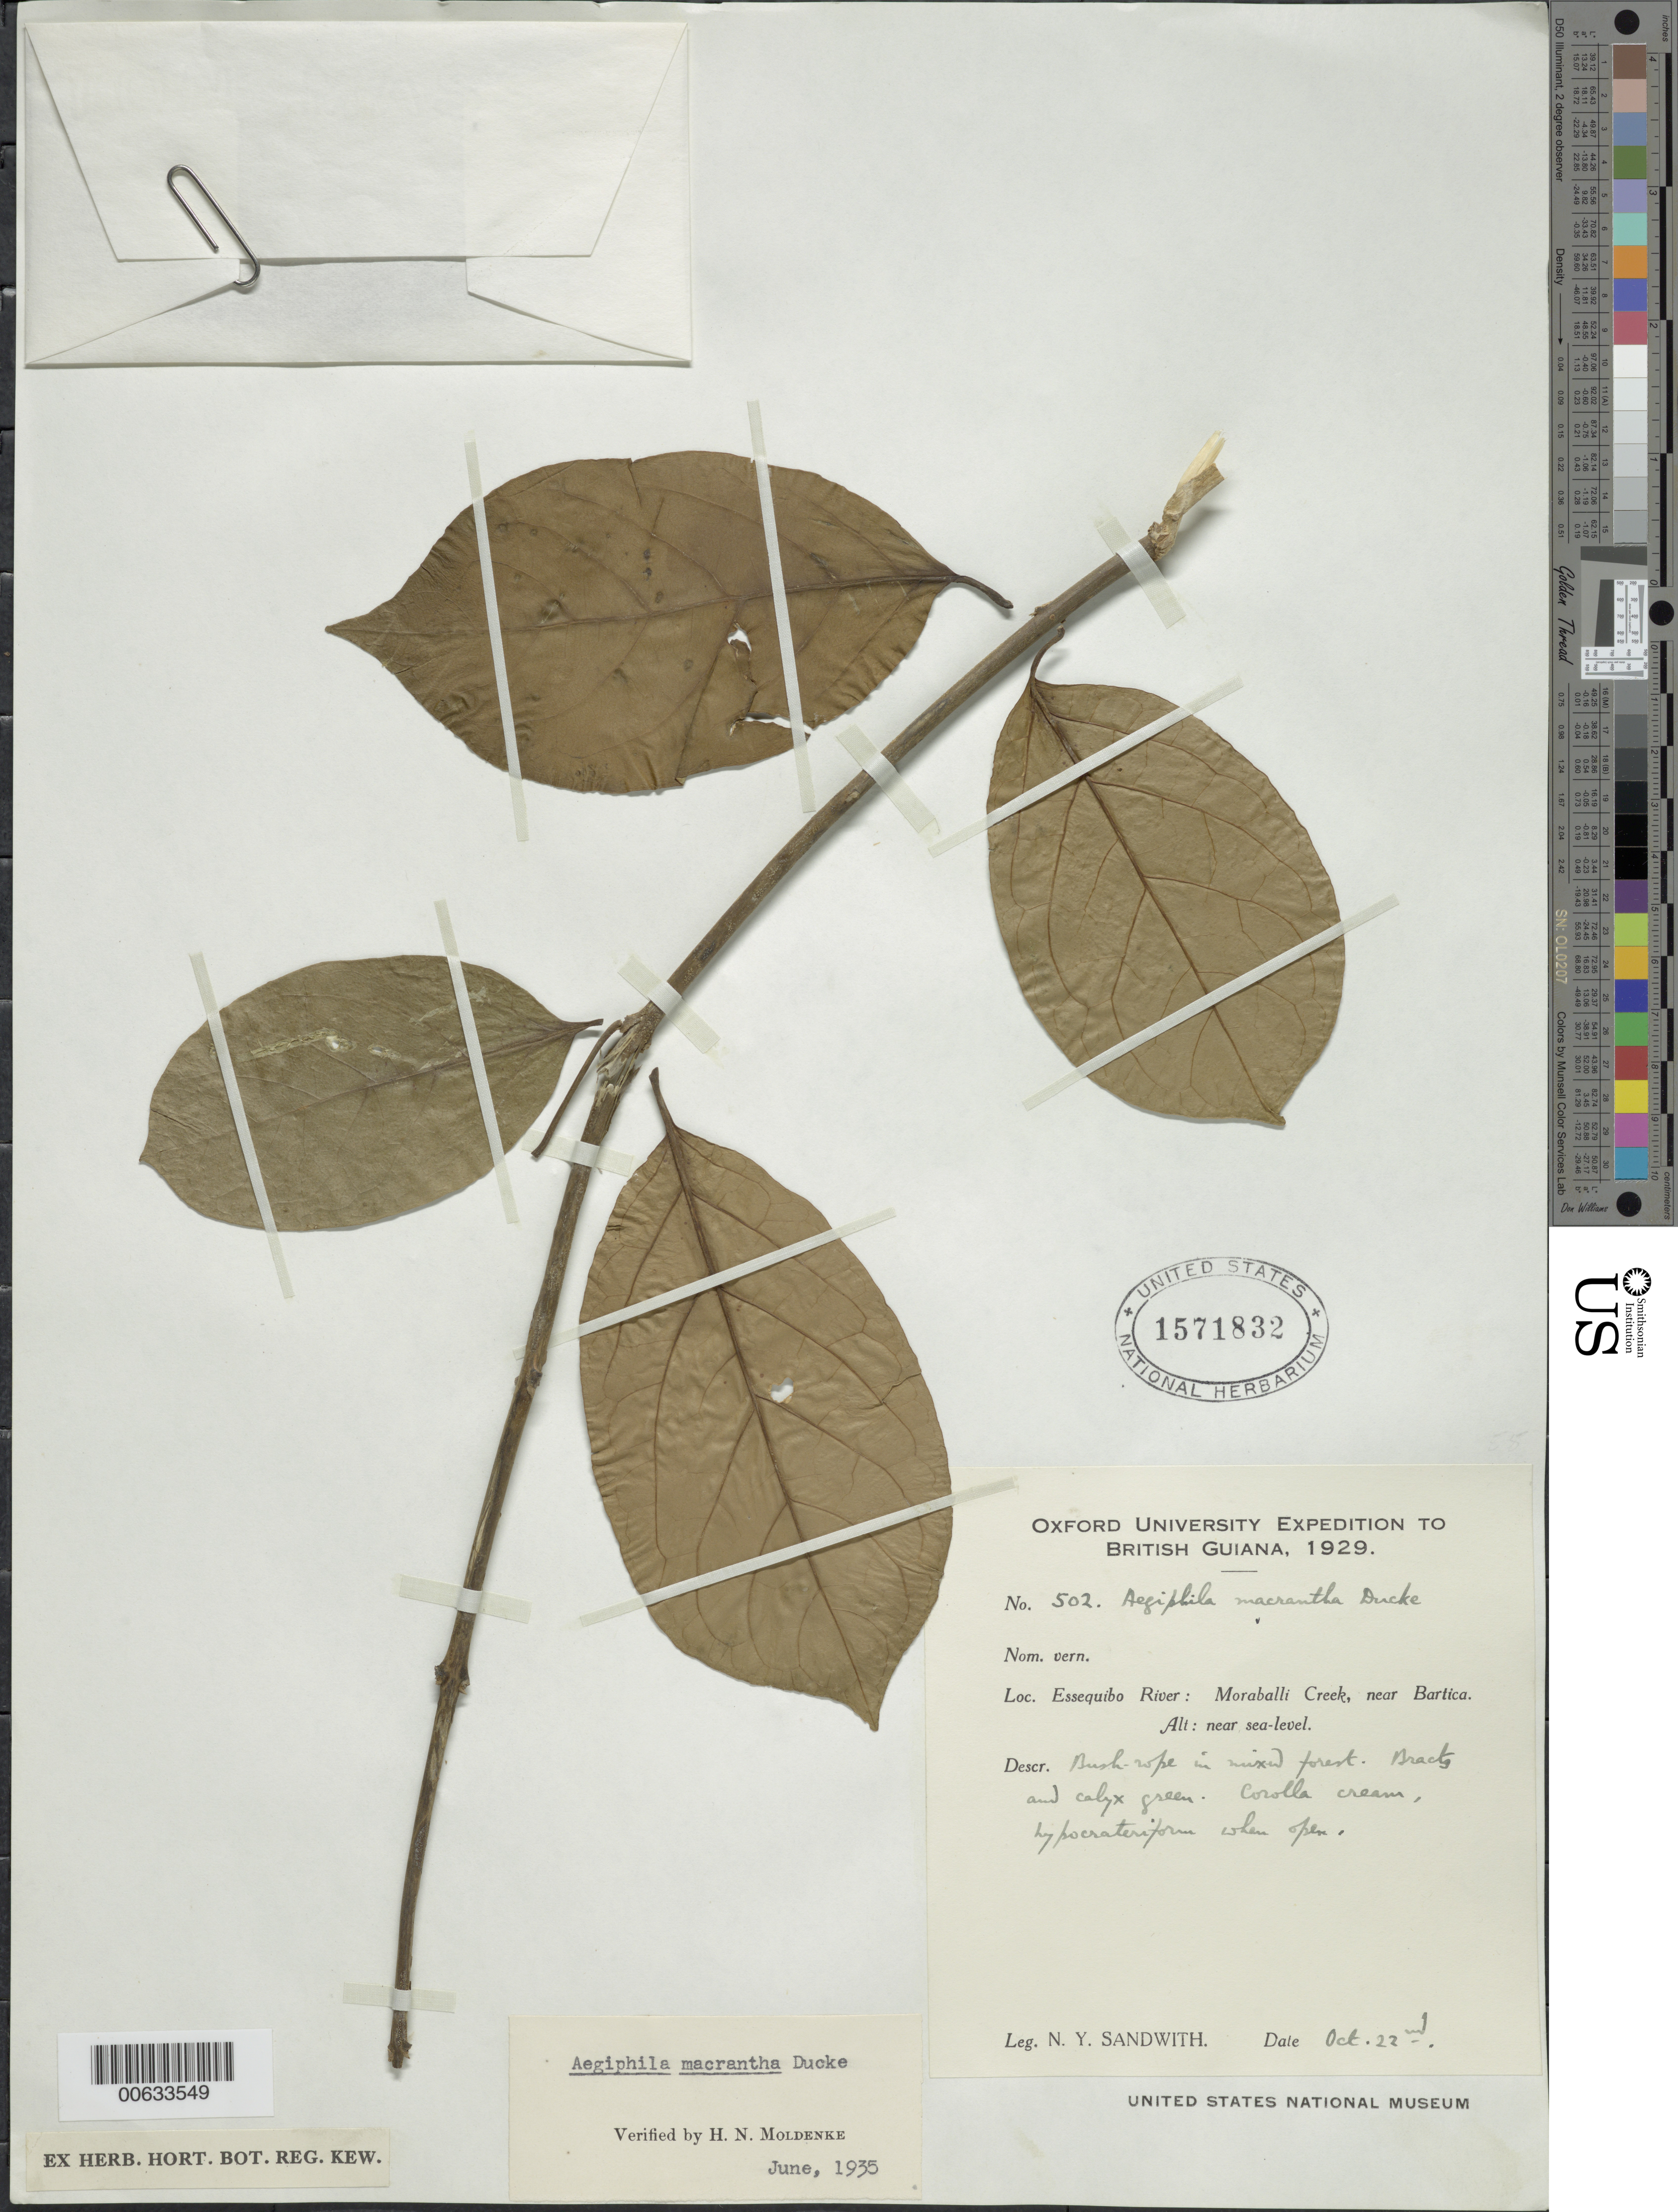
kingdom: Plantae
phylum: Tracheophyta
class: Magnoliopsida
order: Lamiales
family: Lamiaceae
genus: Aegiphila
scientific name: Aegiphila macrantha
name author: Ducke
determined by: Moldenke, H. N.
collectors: N. Y. Sandwith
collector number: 502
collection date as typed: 22-Oct-29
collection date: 1929-10-22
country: Guyana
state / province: U. Demerara-Berbice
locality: Moraballi Creek, Essequibo R., near Bartica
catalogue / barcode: US 1571832